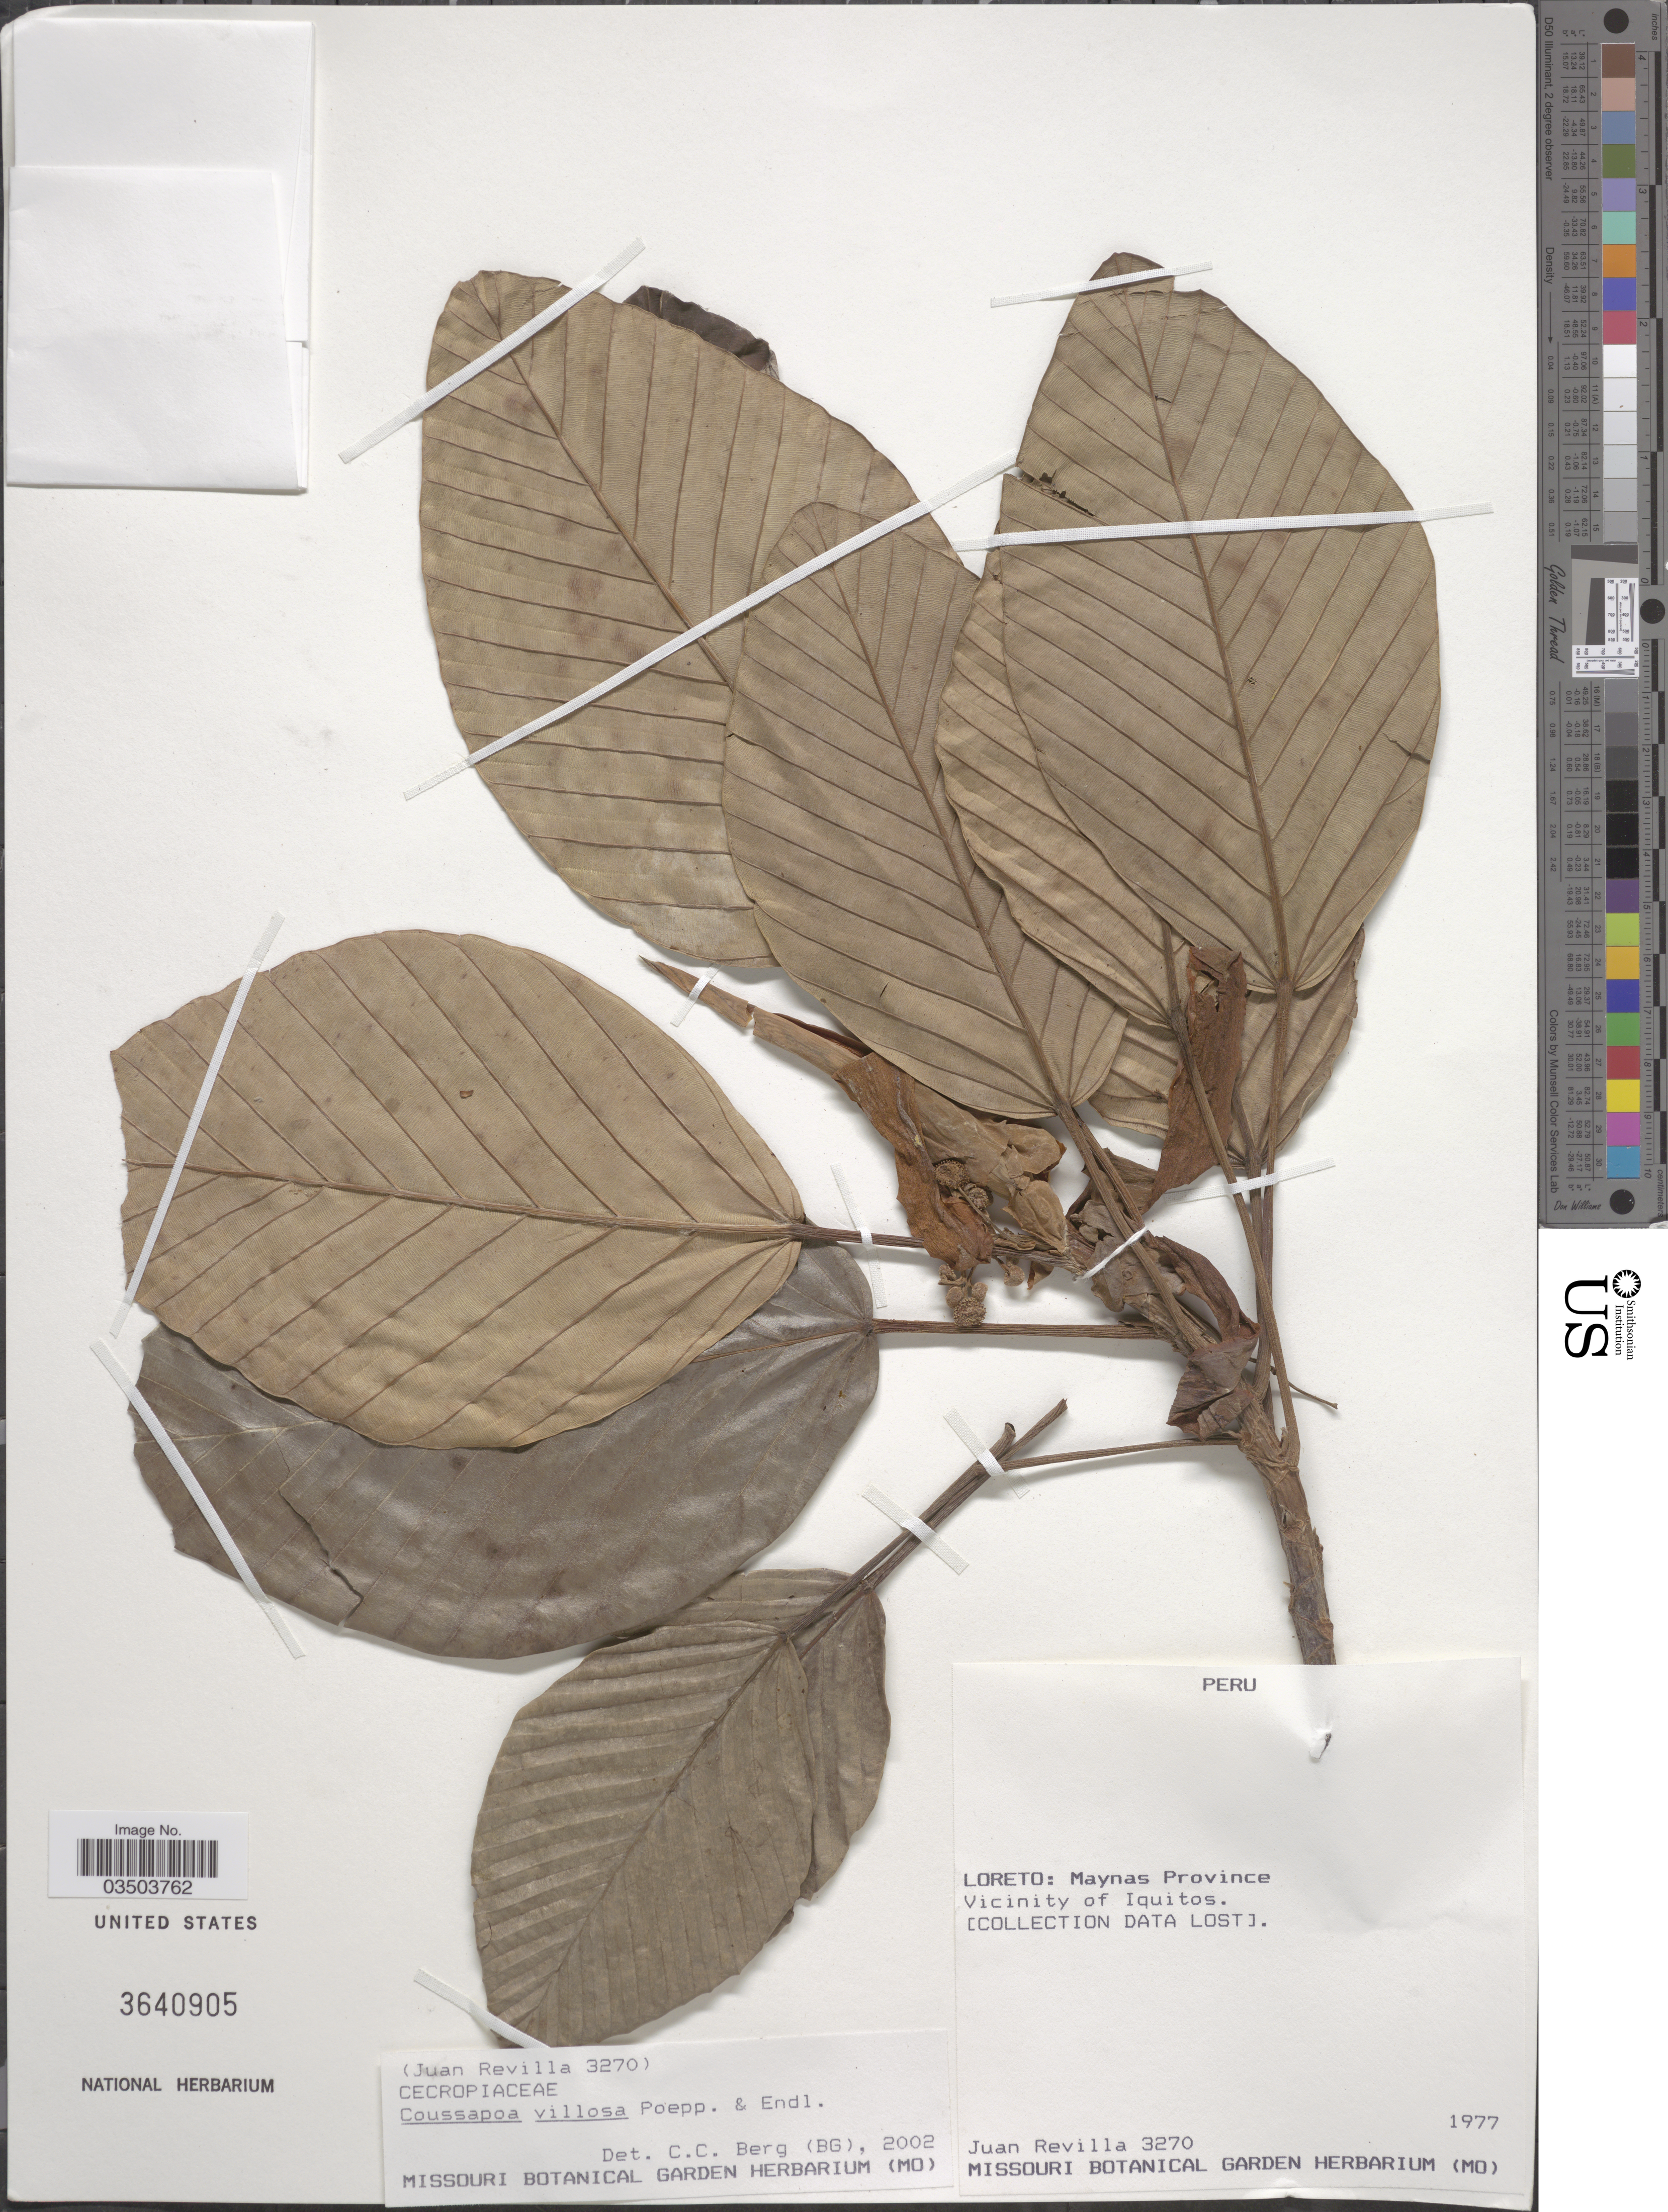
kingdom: Plantae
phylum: Tracheophyta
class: Magnoliopsida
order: Rosales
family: Urticaceae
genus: Coussapoa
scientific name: Coussapoa villosa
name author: Poepp. & Endl.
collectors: J. Revilla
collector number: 3270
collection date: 1977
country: Peru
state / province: Loreto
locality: Maynas Province. Vicinity of Iquitos.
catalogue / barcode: US 3640905